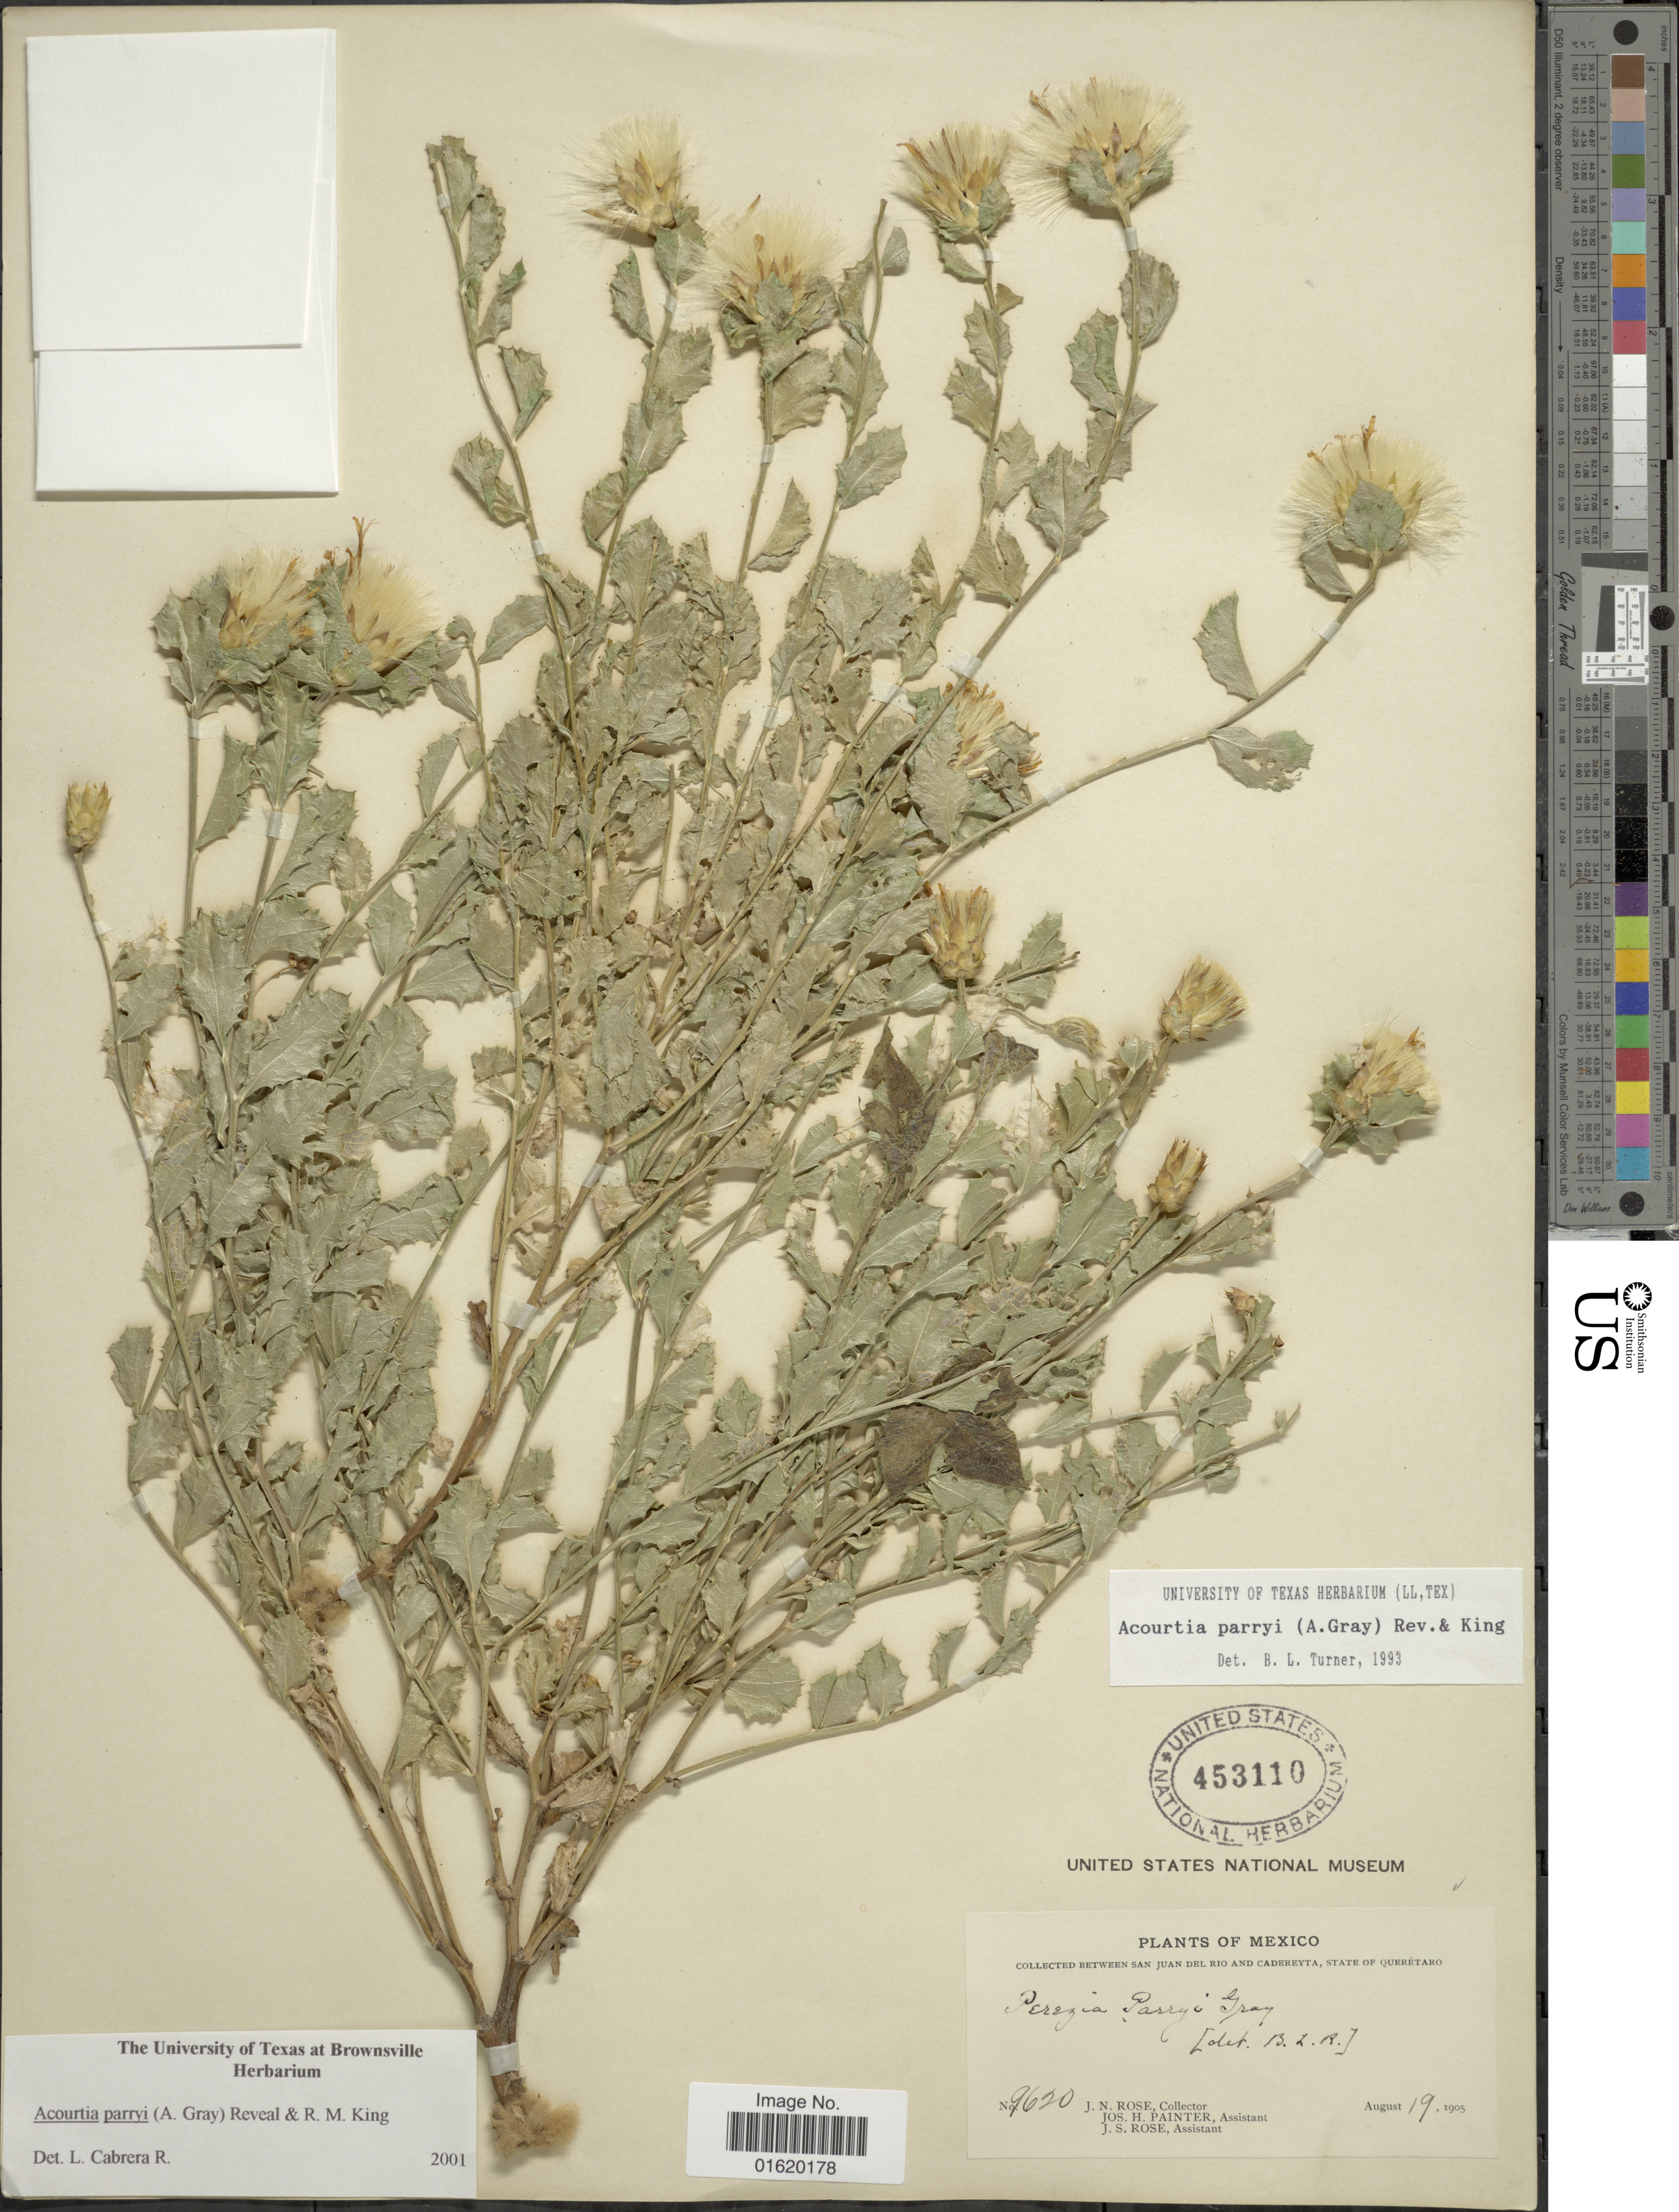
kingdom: Plantae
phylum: Tracheophyta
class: Magnoliopsida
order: Asterales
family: Asteraceae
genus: Acourtia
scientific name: Acourtia parryi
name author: (A. Gray) Reveal & R.M. King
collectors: J. N. Rose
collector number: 9620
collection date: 1905-08-19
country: Mexico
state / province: Querétaro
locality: Between San Juan Del Rio and Cadereyta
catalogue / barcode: US 453110